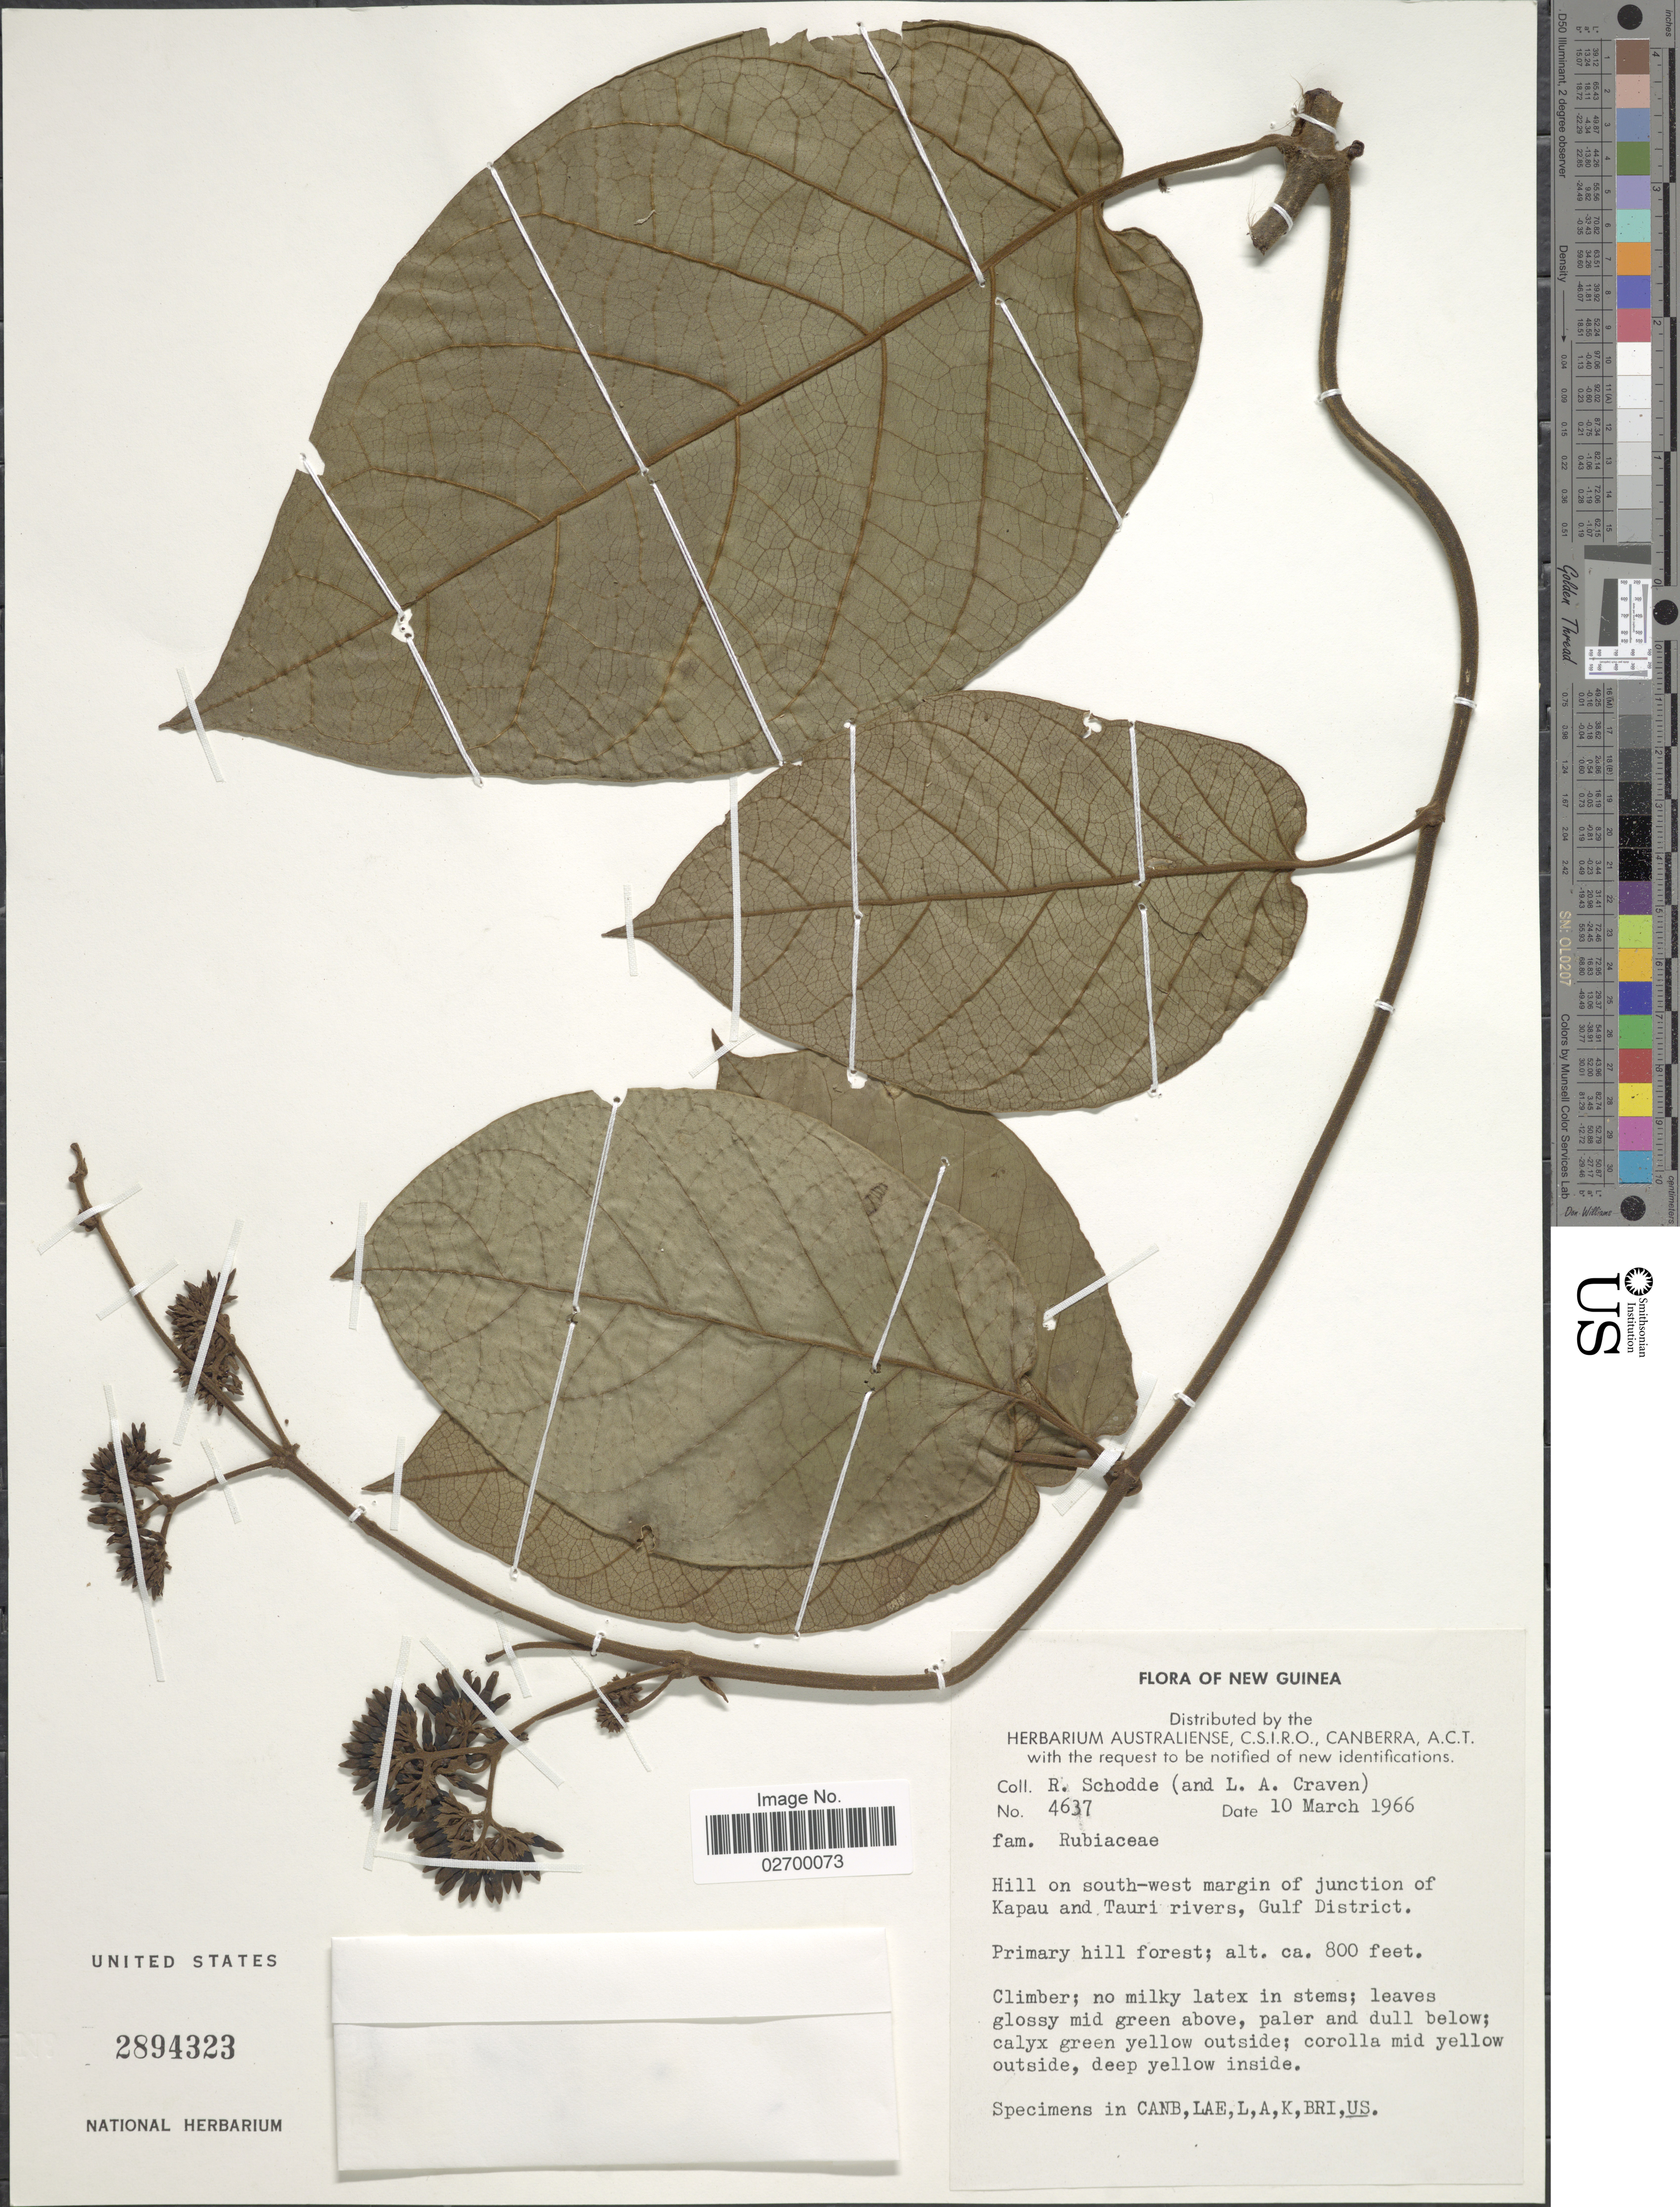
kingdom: Plantae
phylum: Tracheophyta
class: Magnoliopsida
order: Gentianales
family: Rubiaceae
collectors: R. Schodde & L. A. Craven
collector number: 4637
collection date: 1966-03-10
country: Papua New Guinea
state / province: Gulf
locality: New Guinea. Hill on south-west margin of junction of Kapau and Tauri Rivers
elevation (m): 244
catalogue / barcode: US 2894323